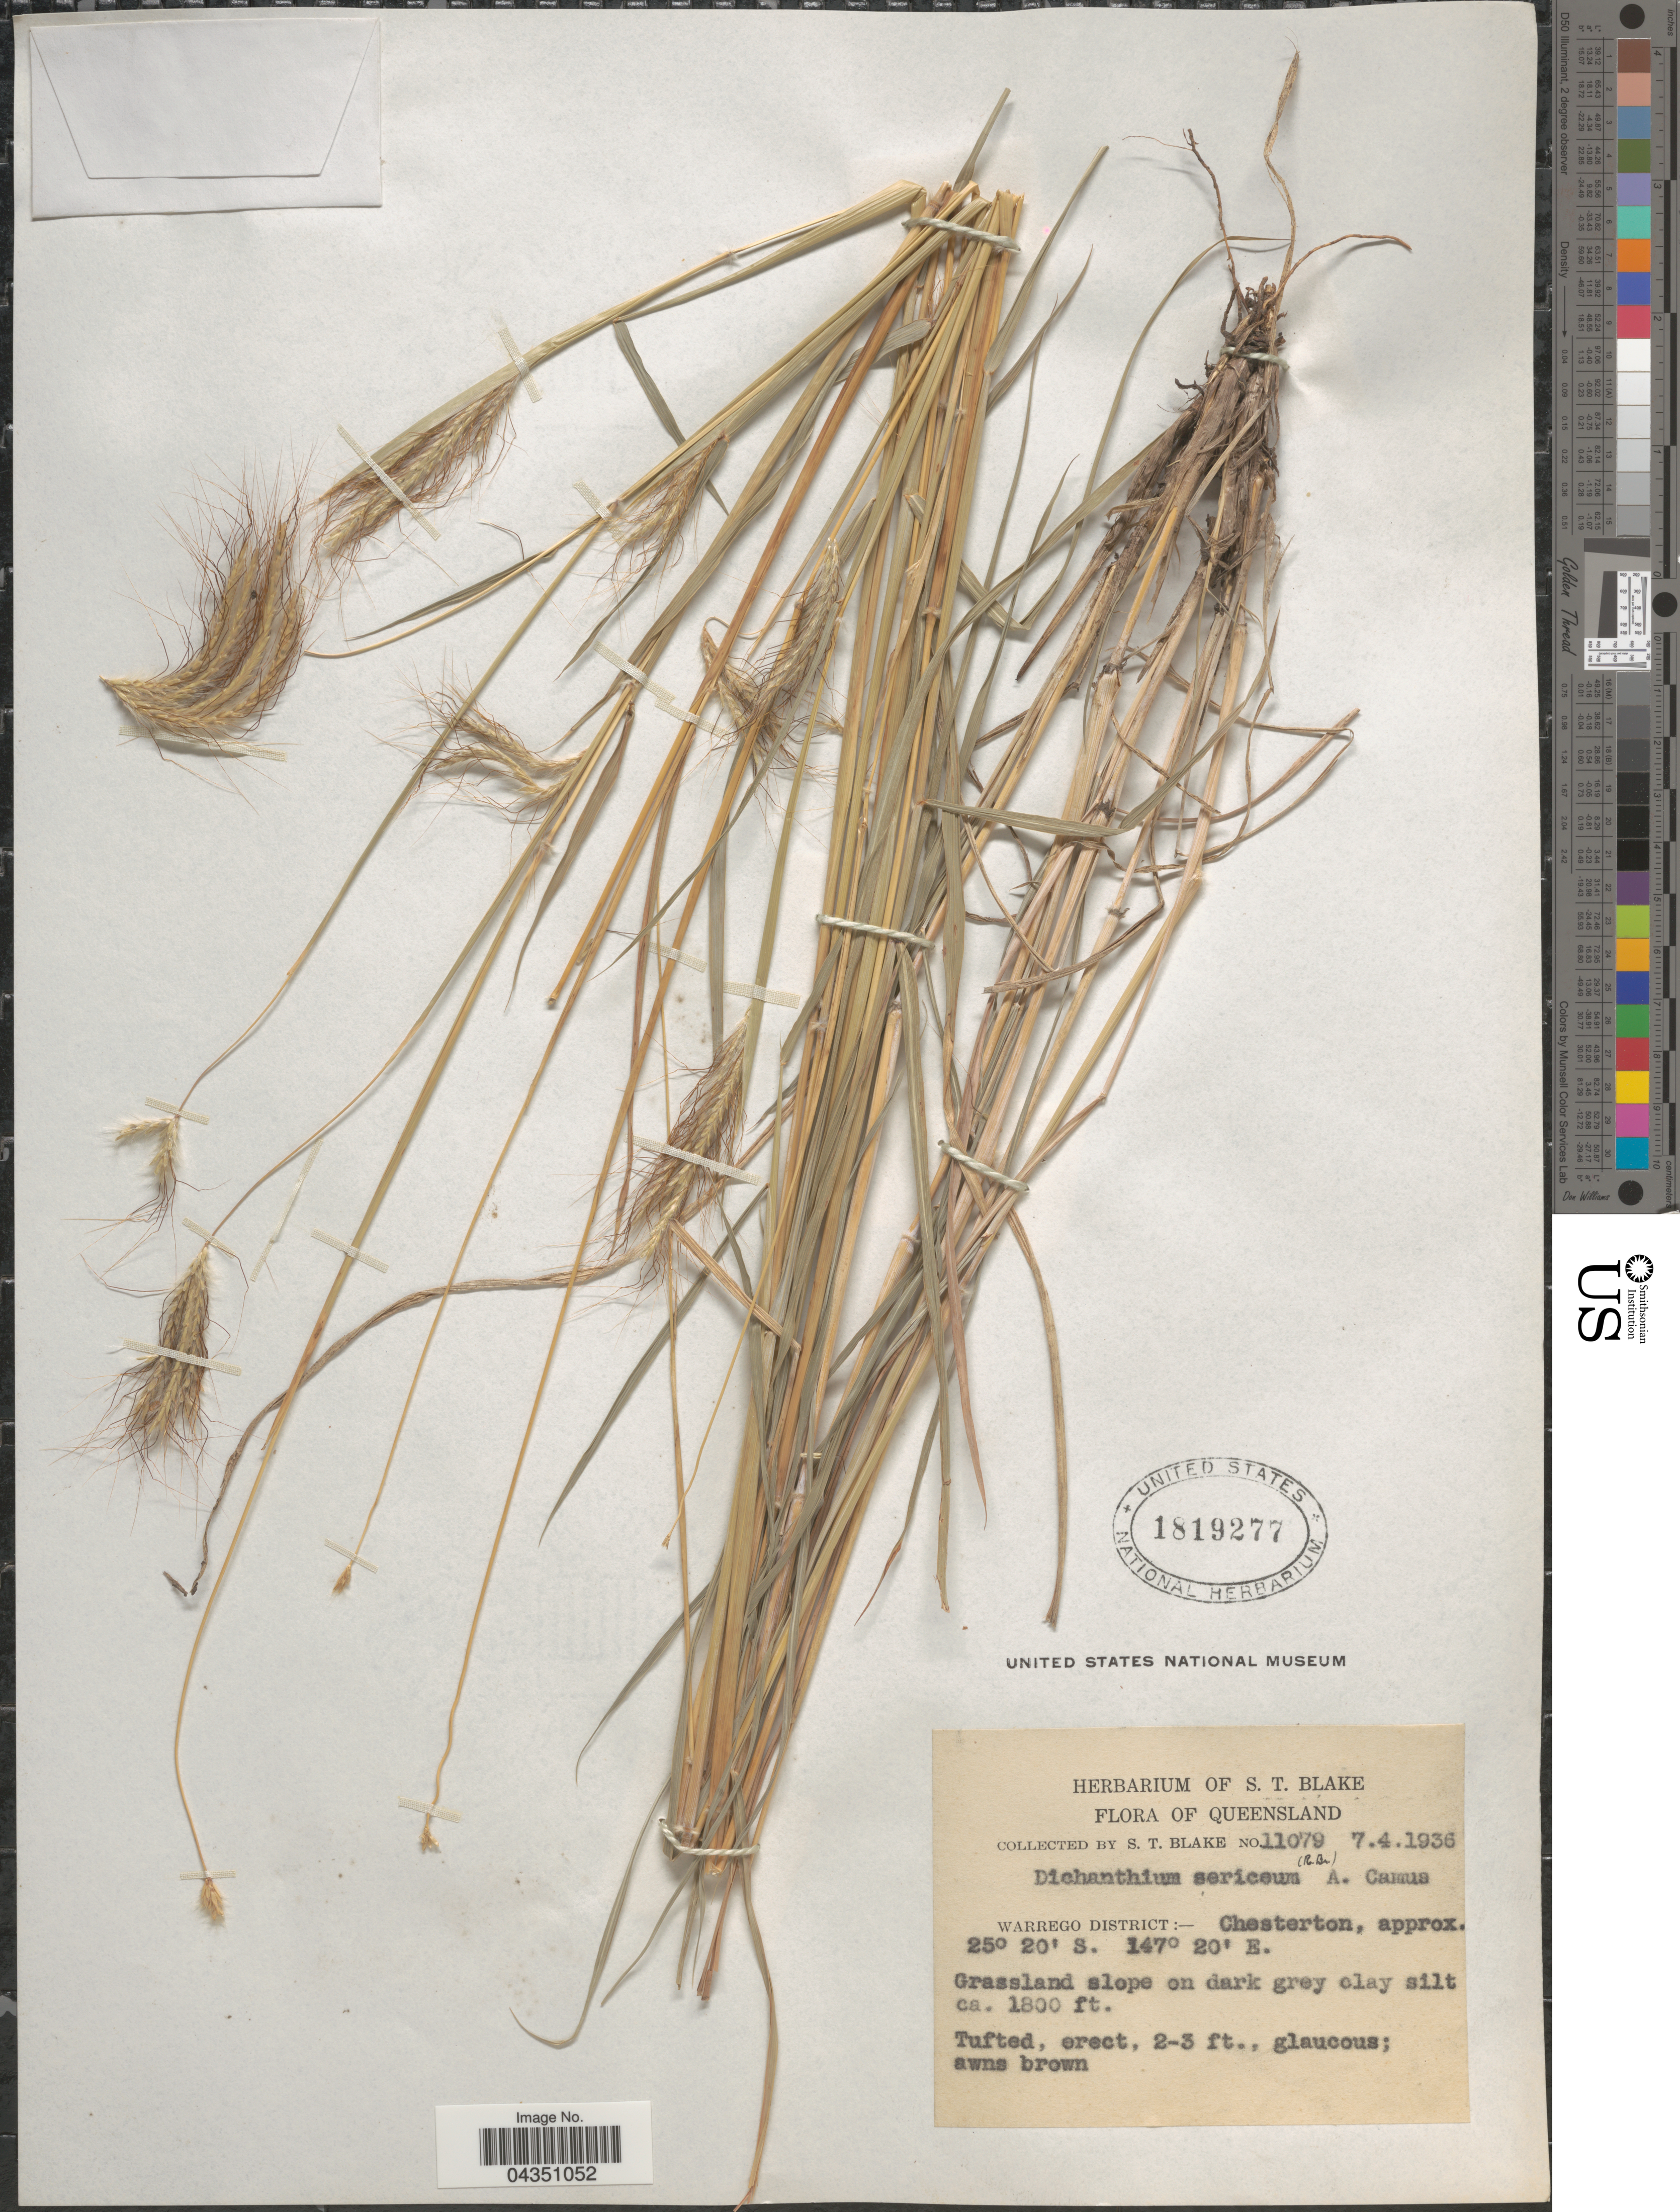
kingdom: Plantae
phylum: Tracheophyta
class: Liliopsida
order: Poales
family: Poaceae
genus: Dichanthium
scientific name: Dichanthium sericeum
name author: (R. Br.) A. Camus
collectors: S. T. Blake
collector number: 11079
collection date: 1936-04-07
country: Australia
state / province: Queensland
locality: Warrego District: Chesterton. Grassland slope on dark grey clay silt.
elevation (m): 549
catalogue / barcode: US 1819277